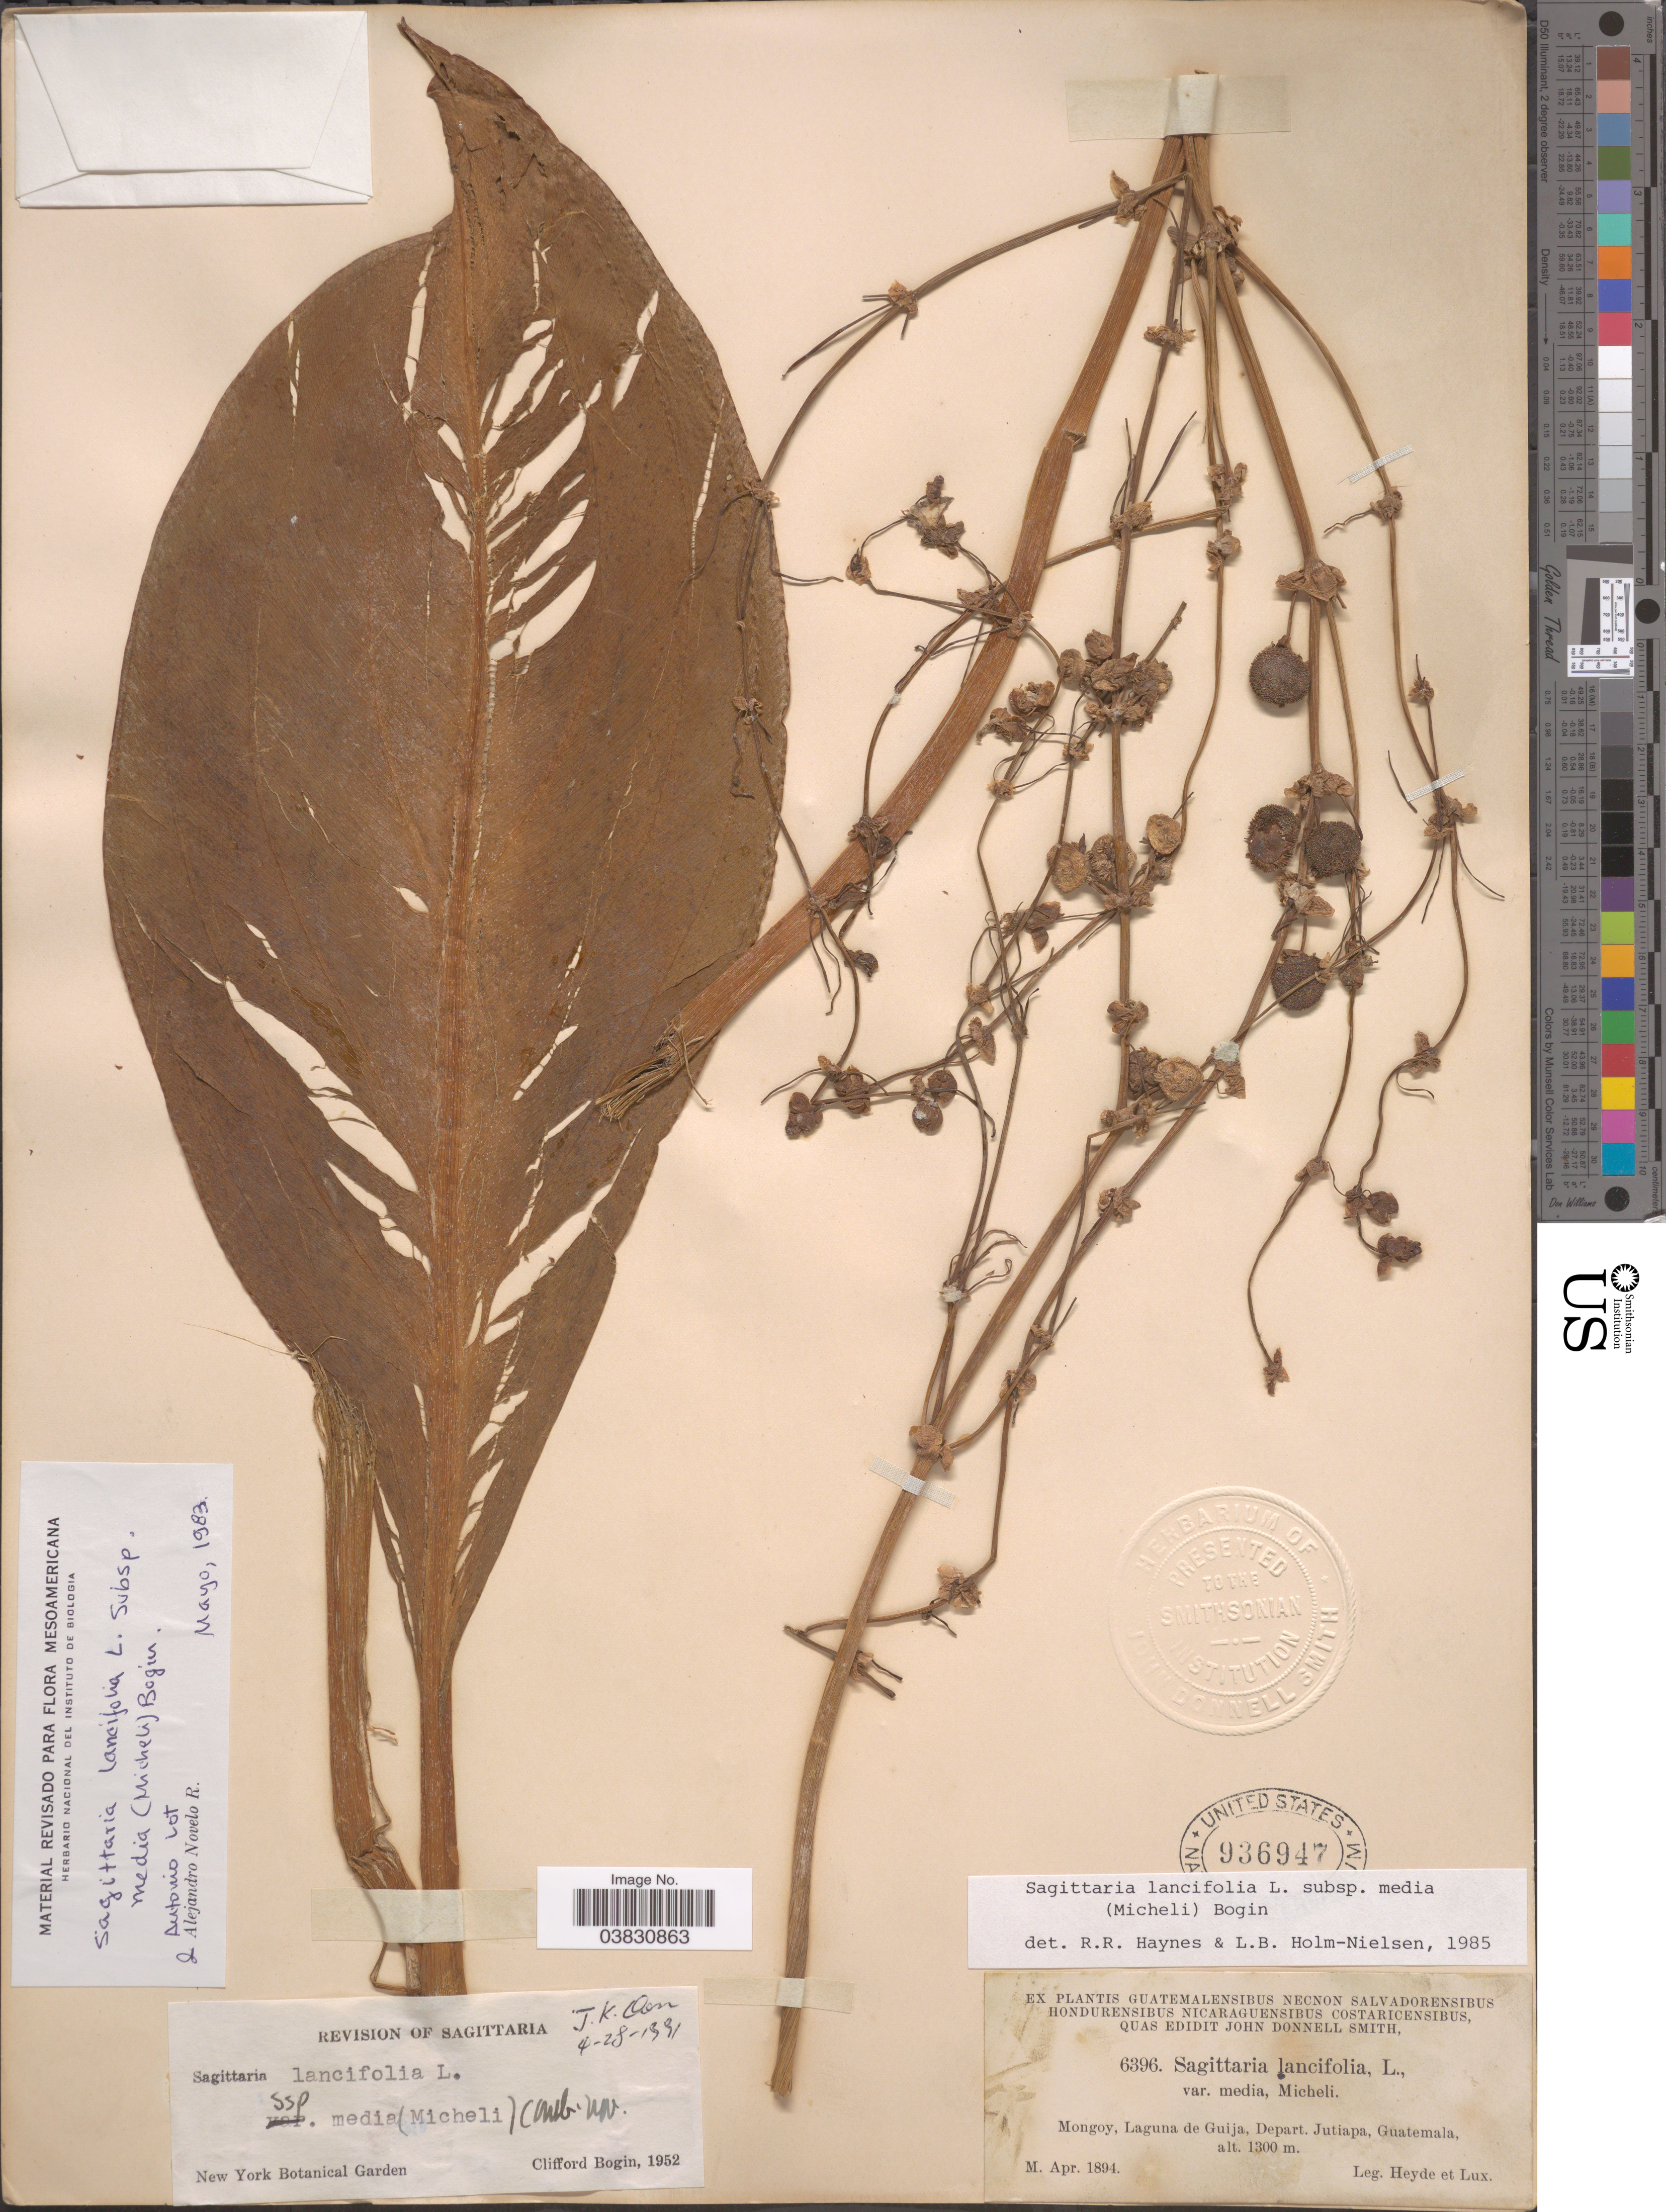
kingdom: Plantae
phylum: Tracheophyta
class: Liliopsida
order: Alismatales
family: Alismataceae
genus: Sagittaria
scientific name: Sagittaria lancifolia subsp. media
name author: (Micheli) Bogin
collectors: Heyde & Lux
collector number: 6396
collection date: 1894-04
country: Guatemala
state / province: Jutiapa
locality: Mongoy, Laguna de Guija, Depart. Jutiapa.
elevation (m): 1300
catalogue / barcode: US 936947